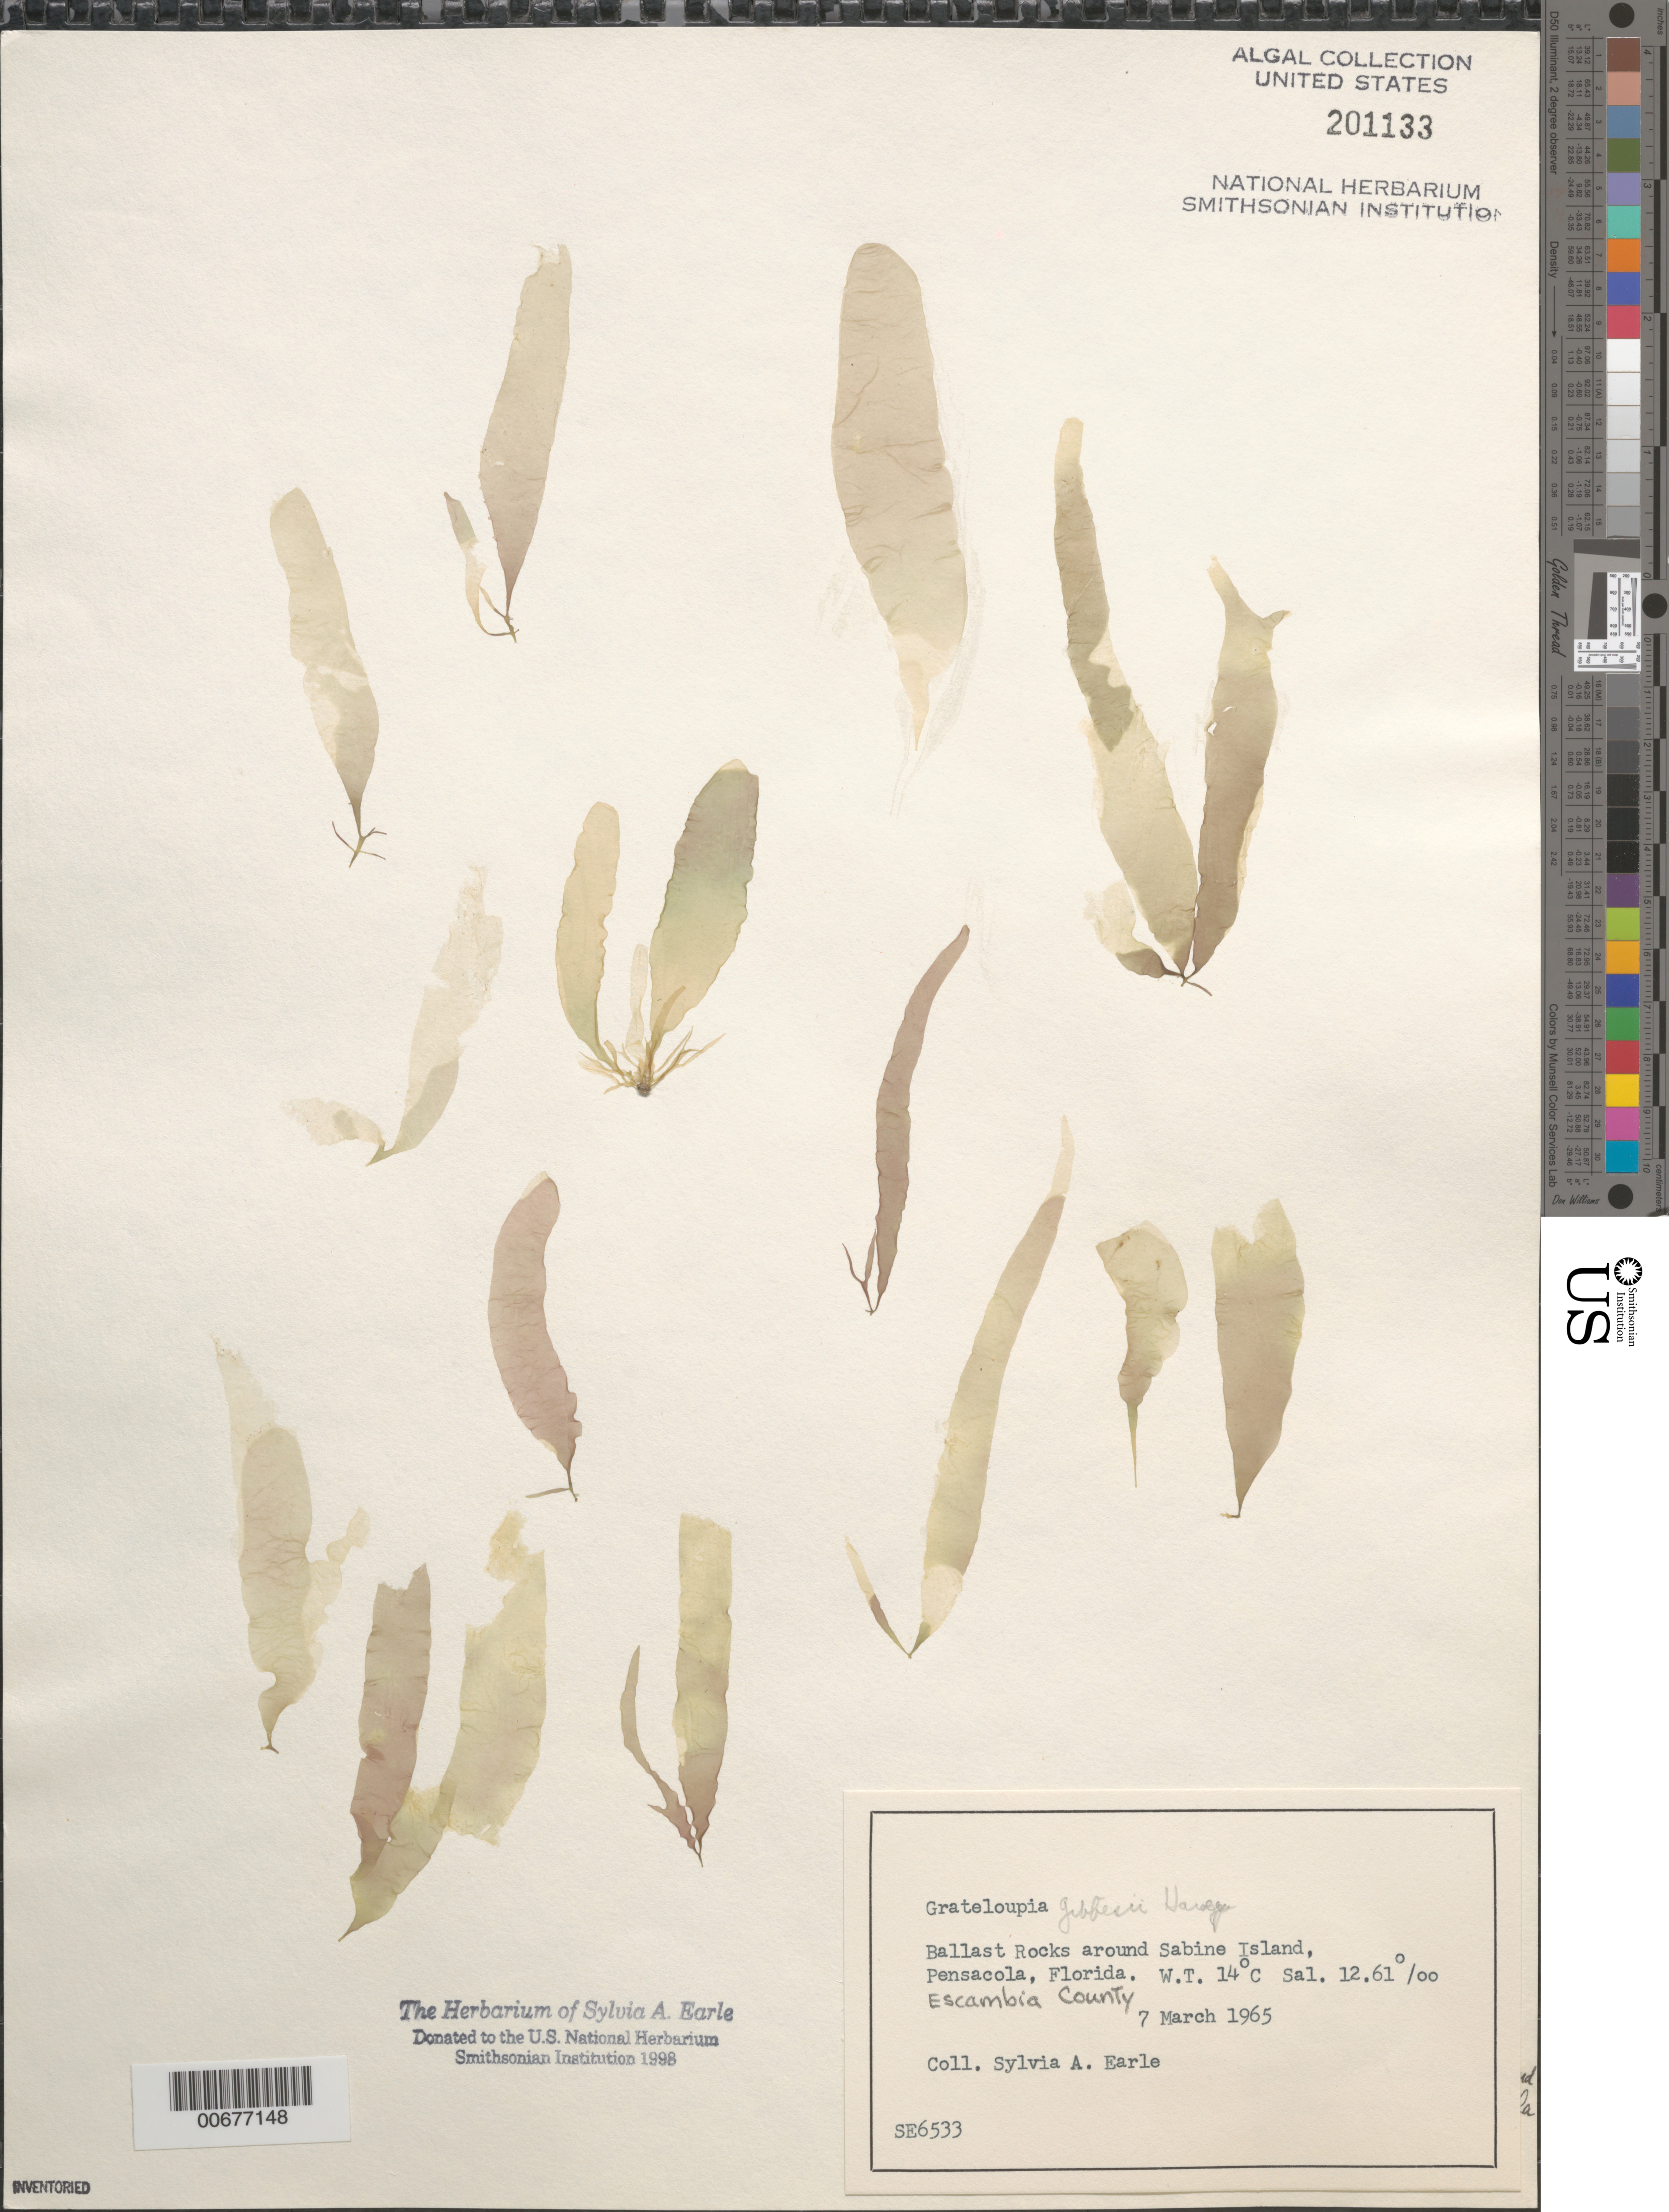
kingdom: Plantae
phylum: Rhodophyta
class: Florideophyceae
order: Halymeniales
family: Halymeniaceae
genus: Phyllymenia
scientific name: Phyllymenia gibbesii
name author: (Harvey) S.-M. Lin et al.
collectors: S. A. Earle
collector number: SE 6533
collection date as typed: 07 Mar 1965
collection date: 1965-03-07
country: United States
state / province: Florida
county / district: Escambia County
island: Sabine Island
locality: Pensacola, ballast rocks around Sabine Island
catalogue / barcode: US 201133